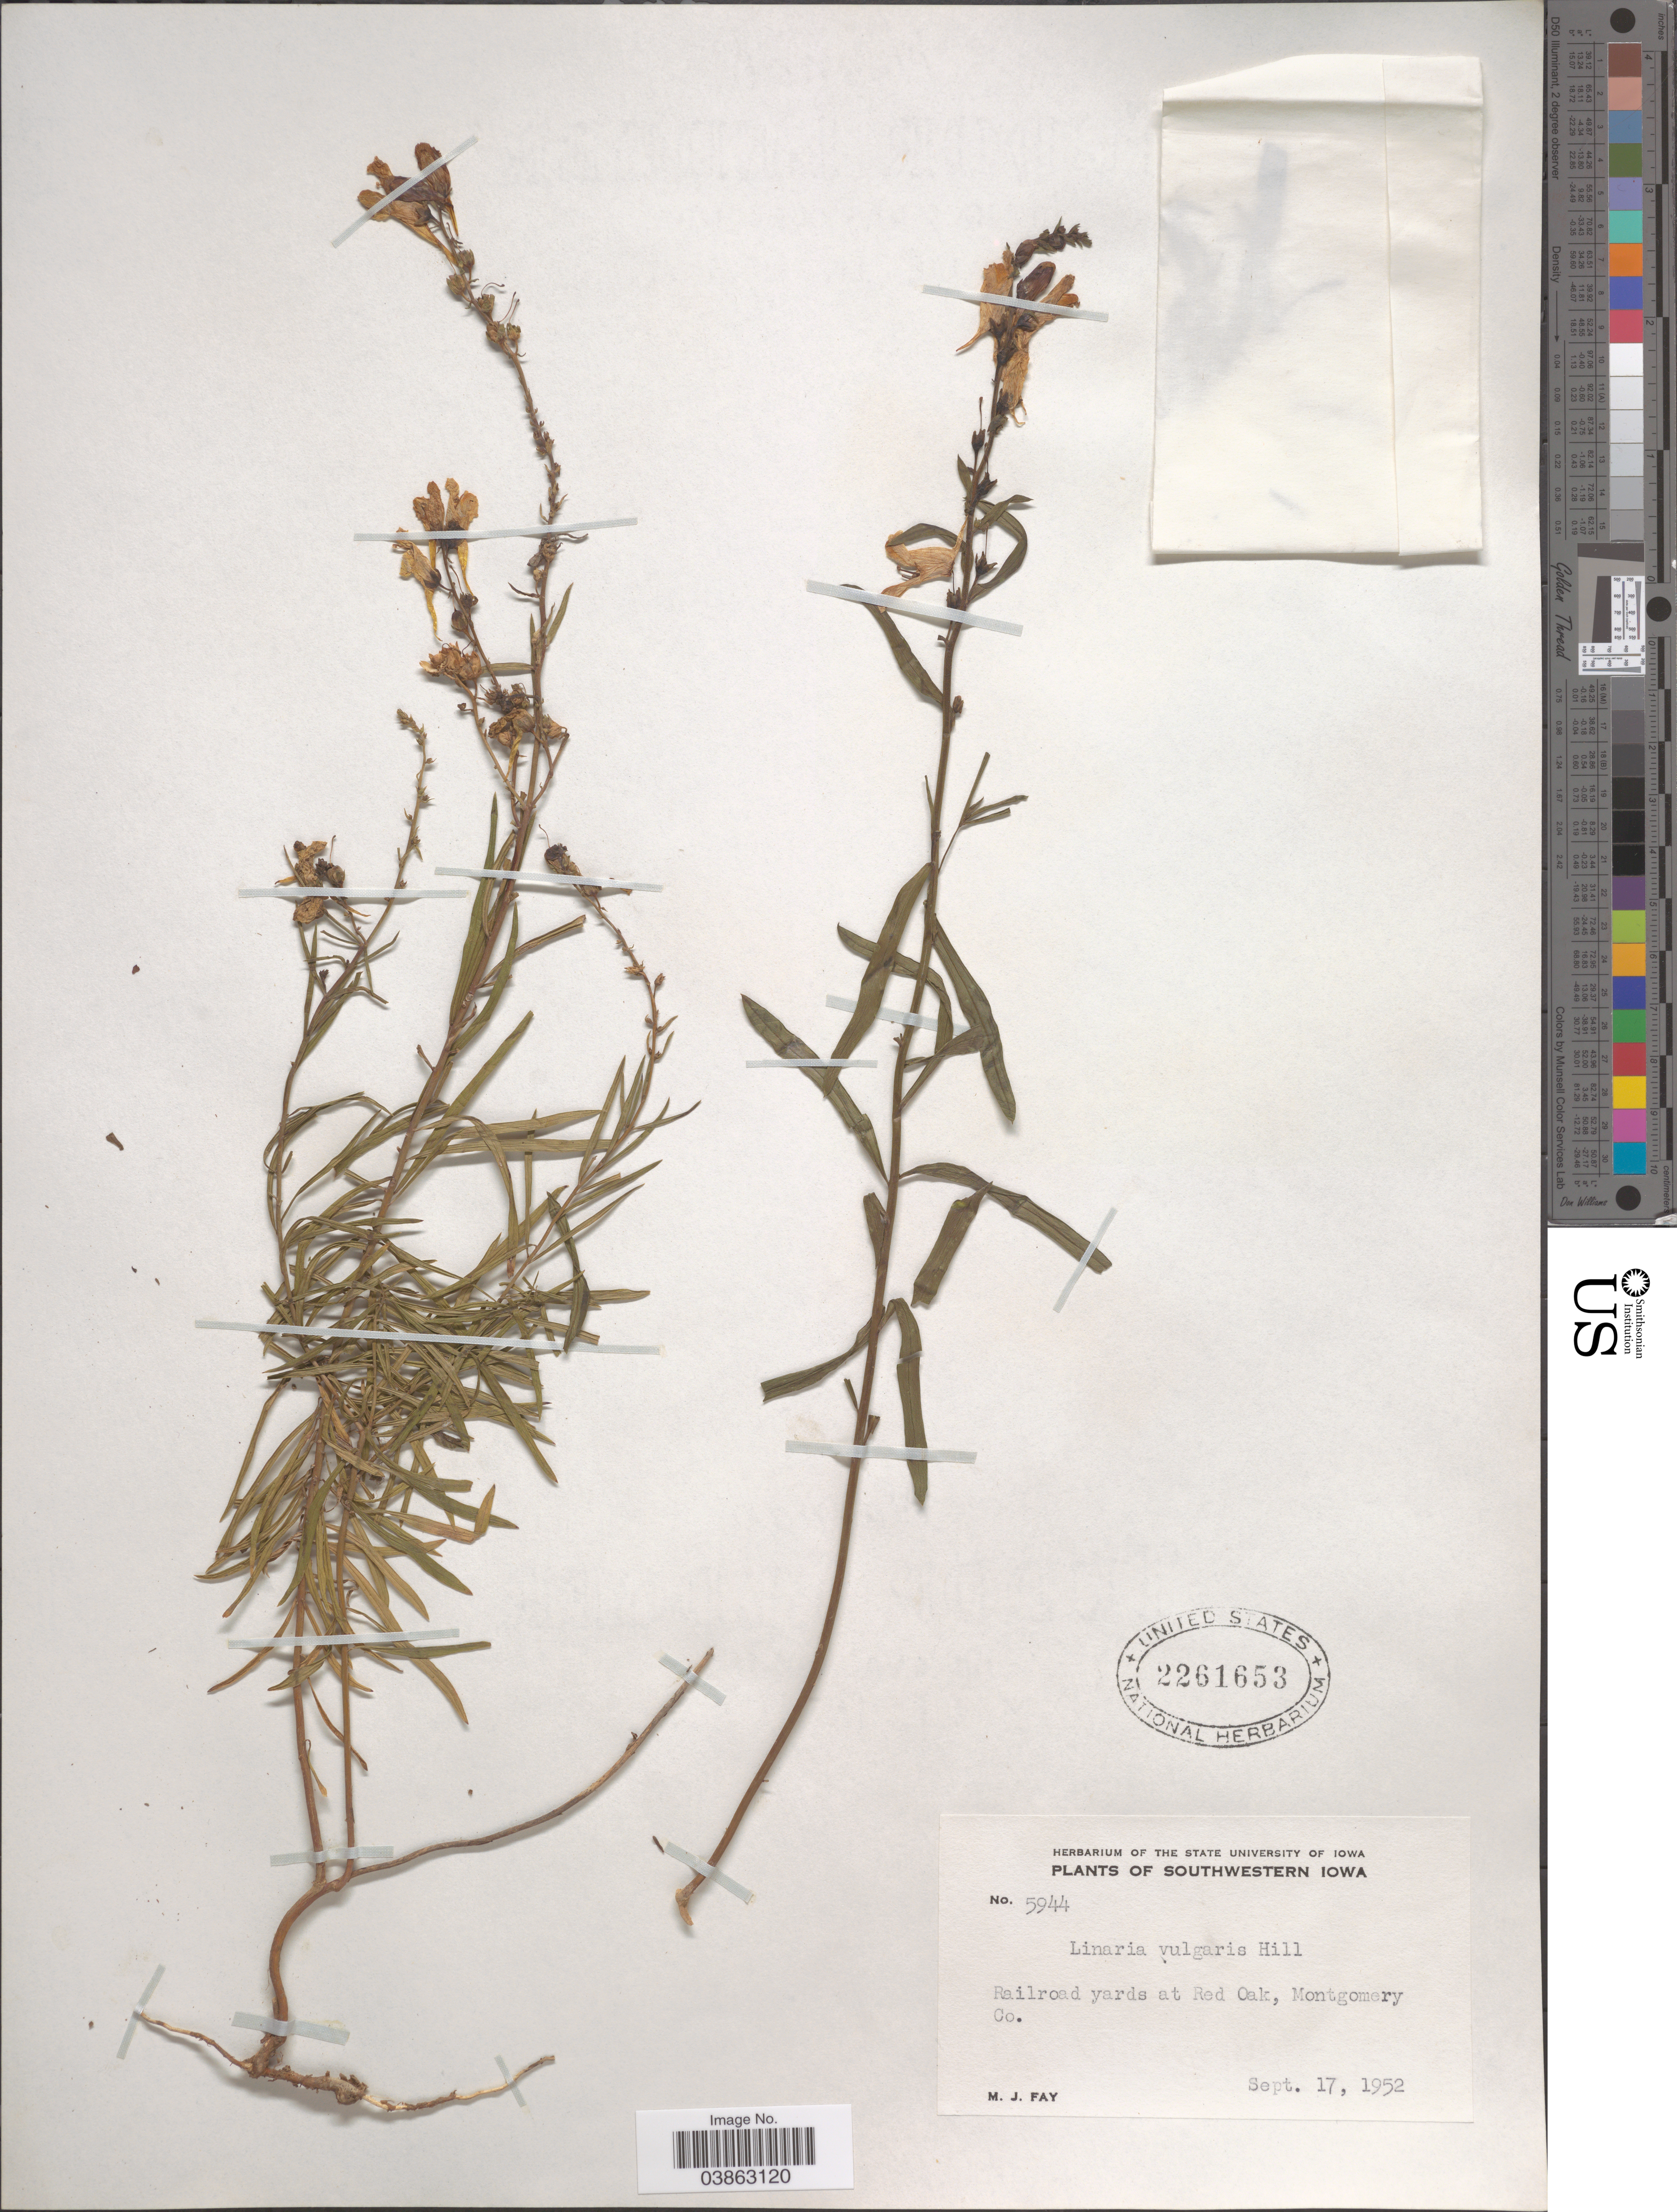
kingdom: Plantae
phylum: Tracheophyta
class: Magnoliopsida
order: Lamiales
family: Plantaginaceae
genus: Linaria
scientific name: Linaria vulgaris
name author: Mill.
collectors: M. Fay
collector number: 5944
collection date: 1952-09-17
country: United States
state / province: Iowa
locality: Southwestern Iowa. Railroad yards at Red Oak, Montgomery Co.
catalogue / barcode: US 2261653